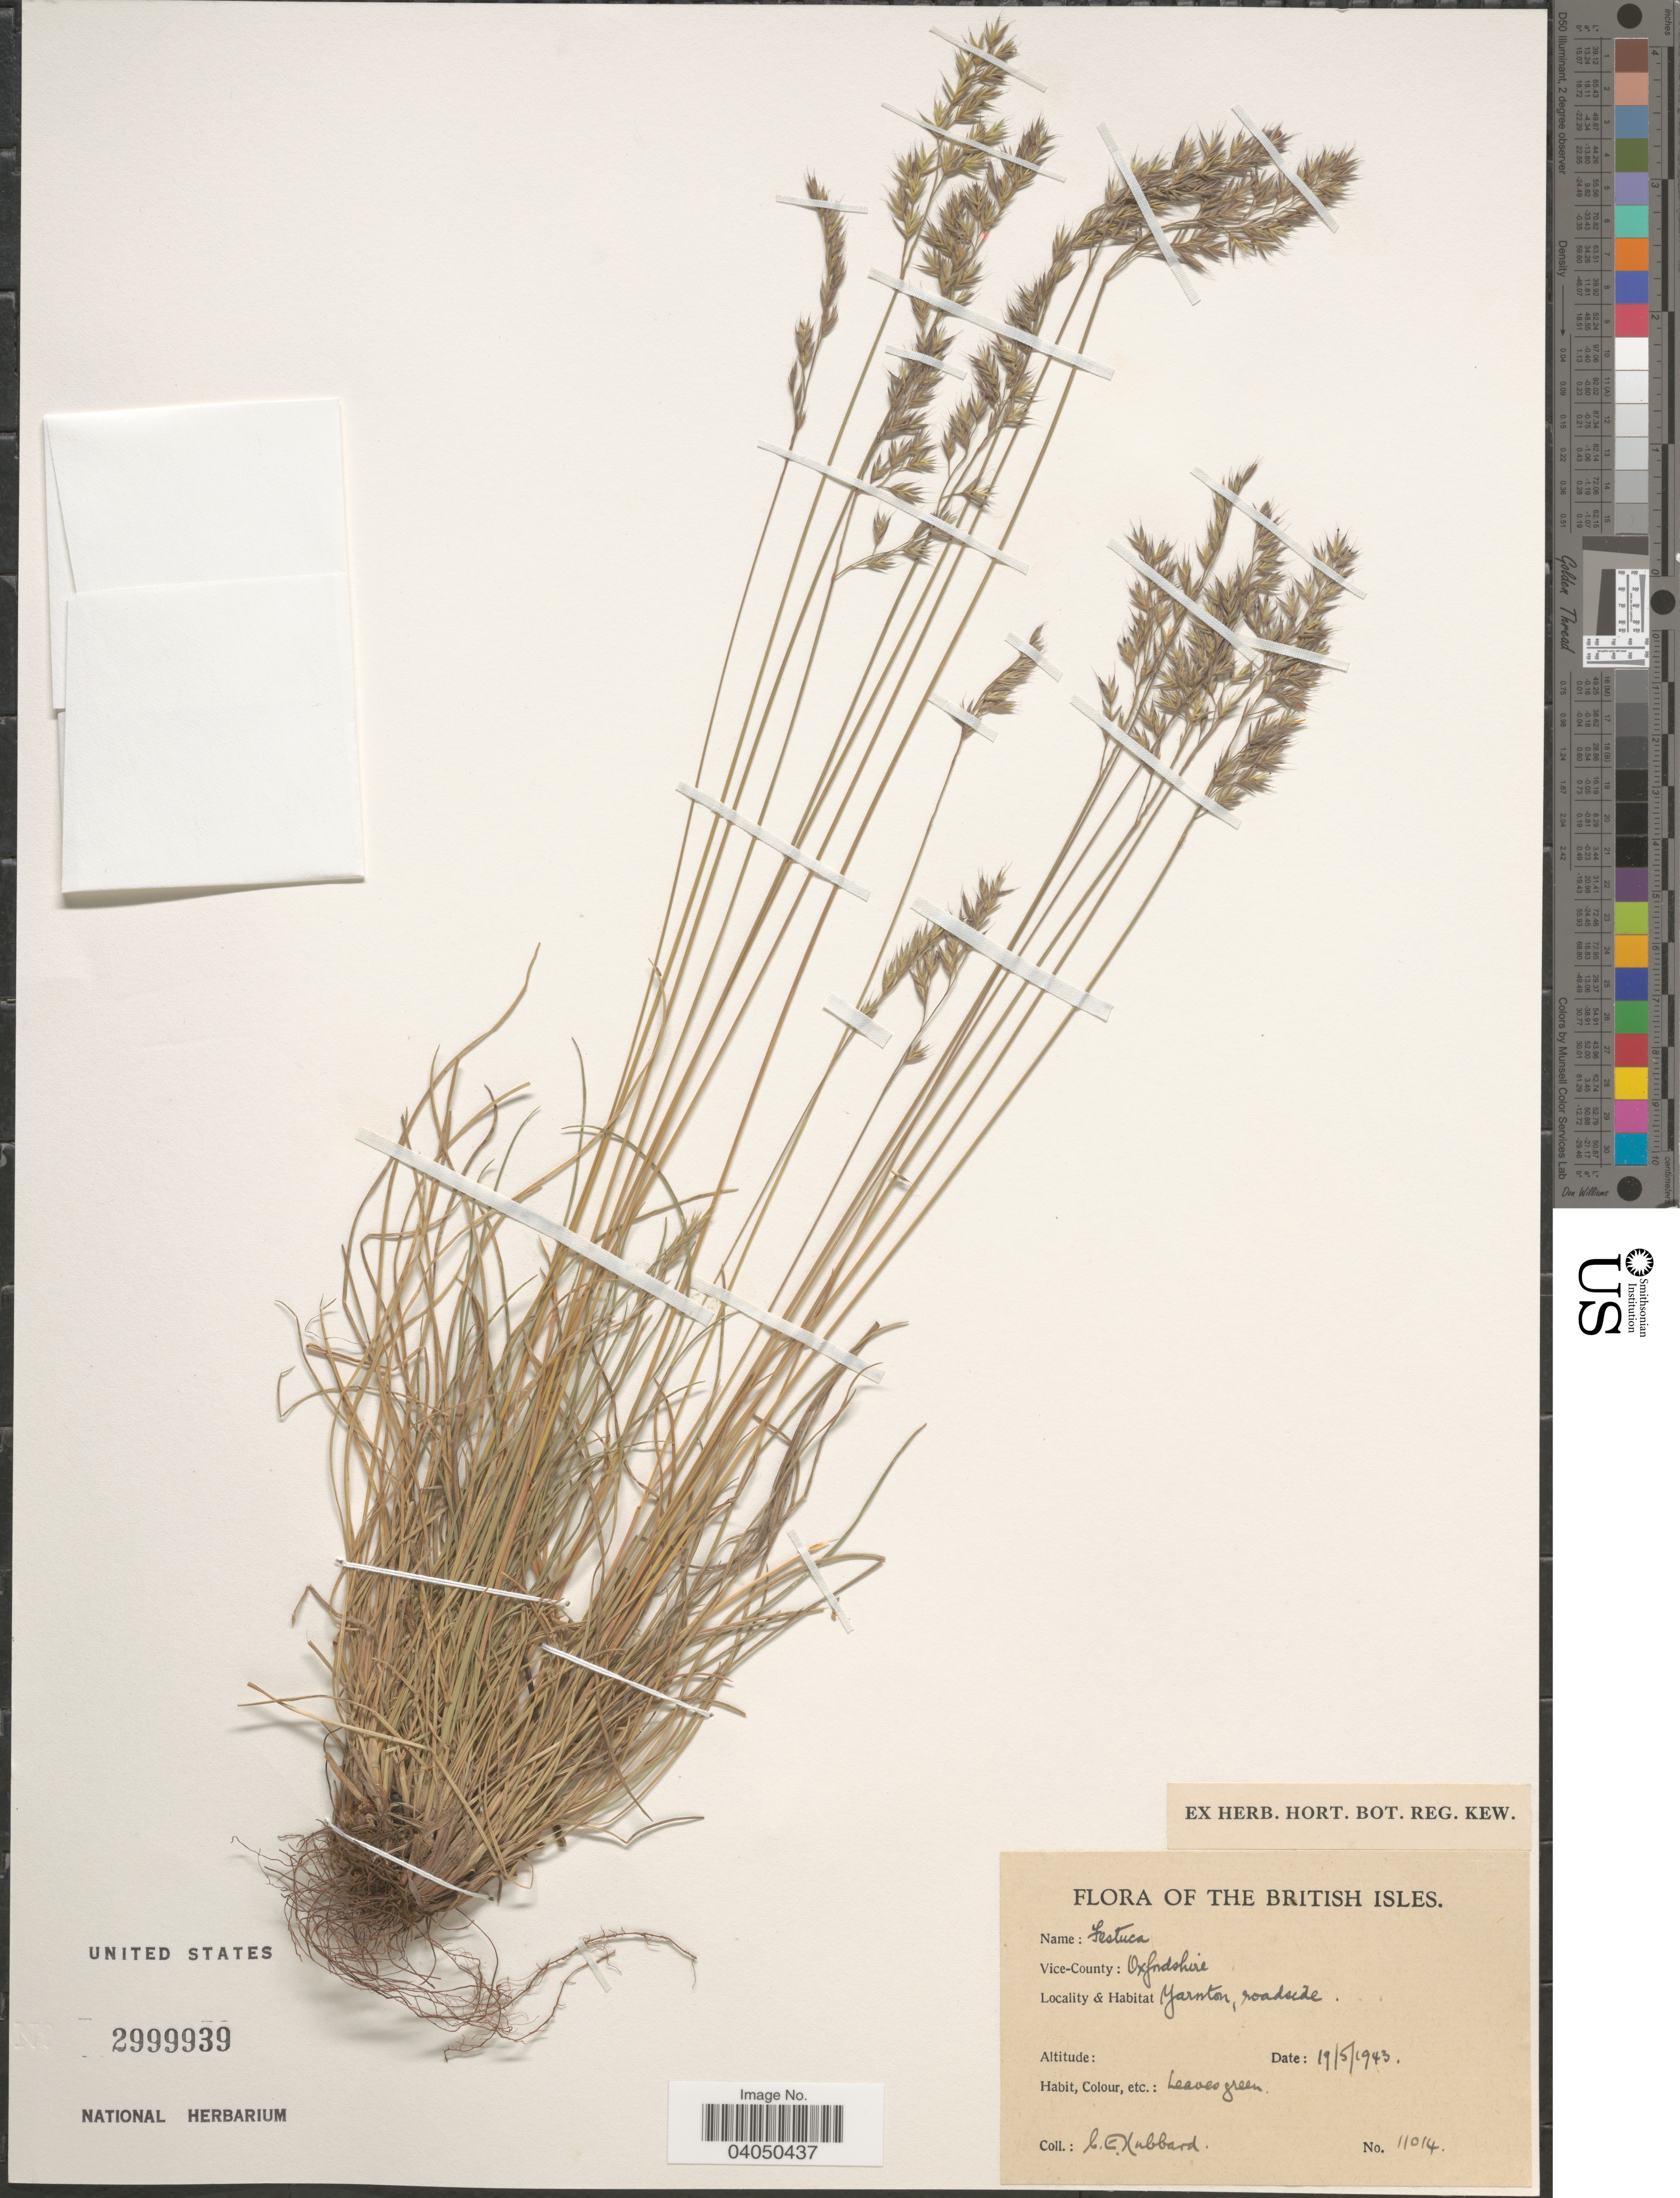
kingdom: Plantae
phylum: Tracheophyta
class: Liliopsida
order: Poales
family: Poaceae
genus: Festuca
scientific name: Festuca sp.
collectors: C. E. Hubbard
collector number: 11014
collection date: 1943-05-19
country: United Kingdom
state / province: England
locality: The British Isles. Vice-County: Oxfordshire. Yarnton, roadside.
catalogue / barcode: US 2999939